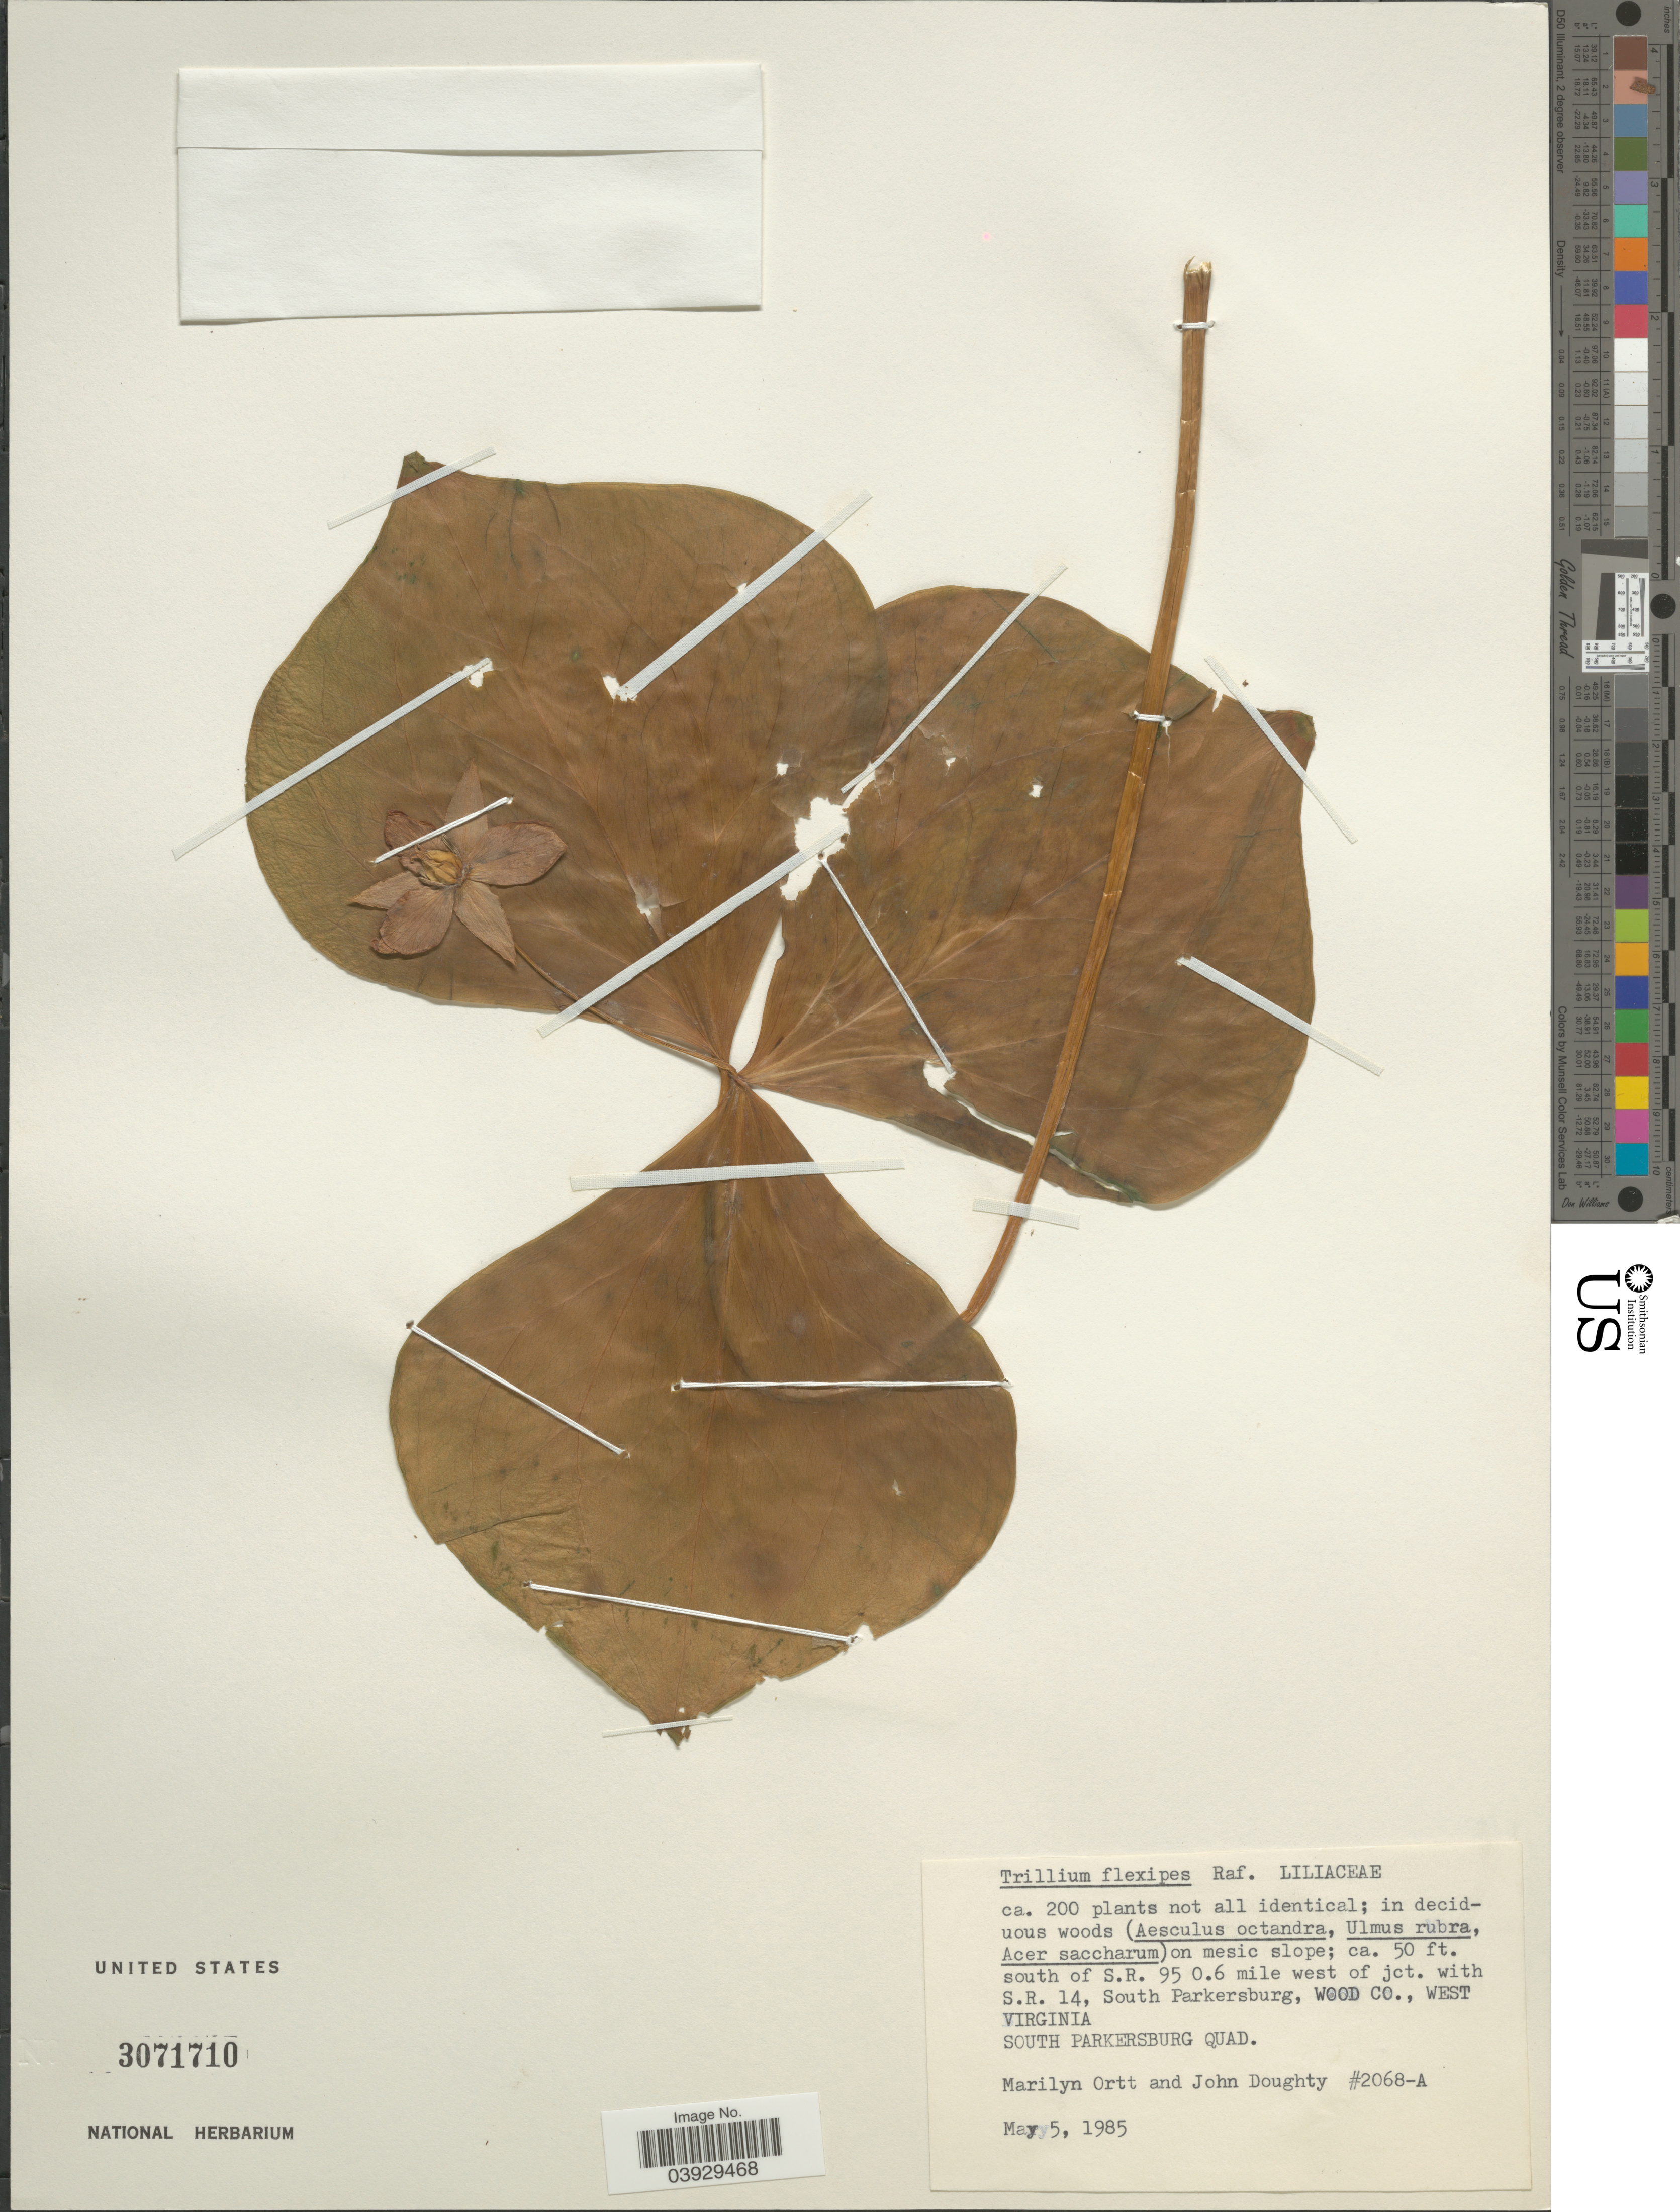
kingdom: Plantae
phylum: Tracheophyta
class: Liliopsida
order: Liliales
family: Melanthiaceae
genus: Trillium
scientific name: Trillium flexipes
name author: Raf.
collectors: M. Ortt & J. Doughty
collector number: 2068-A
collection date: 1985-05-05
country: United States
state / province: West Virginia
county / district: Wood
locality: South of S.R. 95 0.6 mile west of jct. with S.R. 14, South Parkersburg, Wood Co. South Parkersburg Quad.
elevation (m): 15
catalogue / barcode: US 3071710